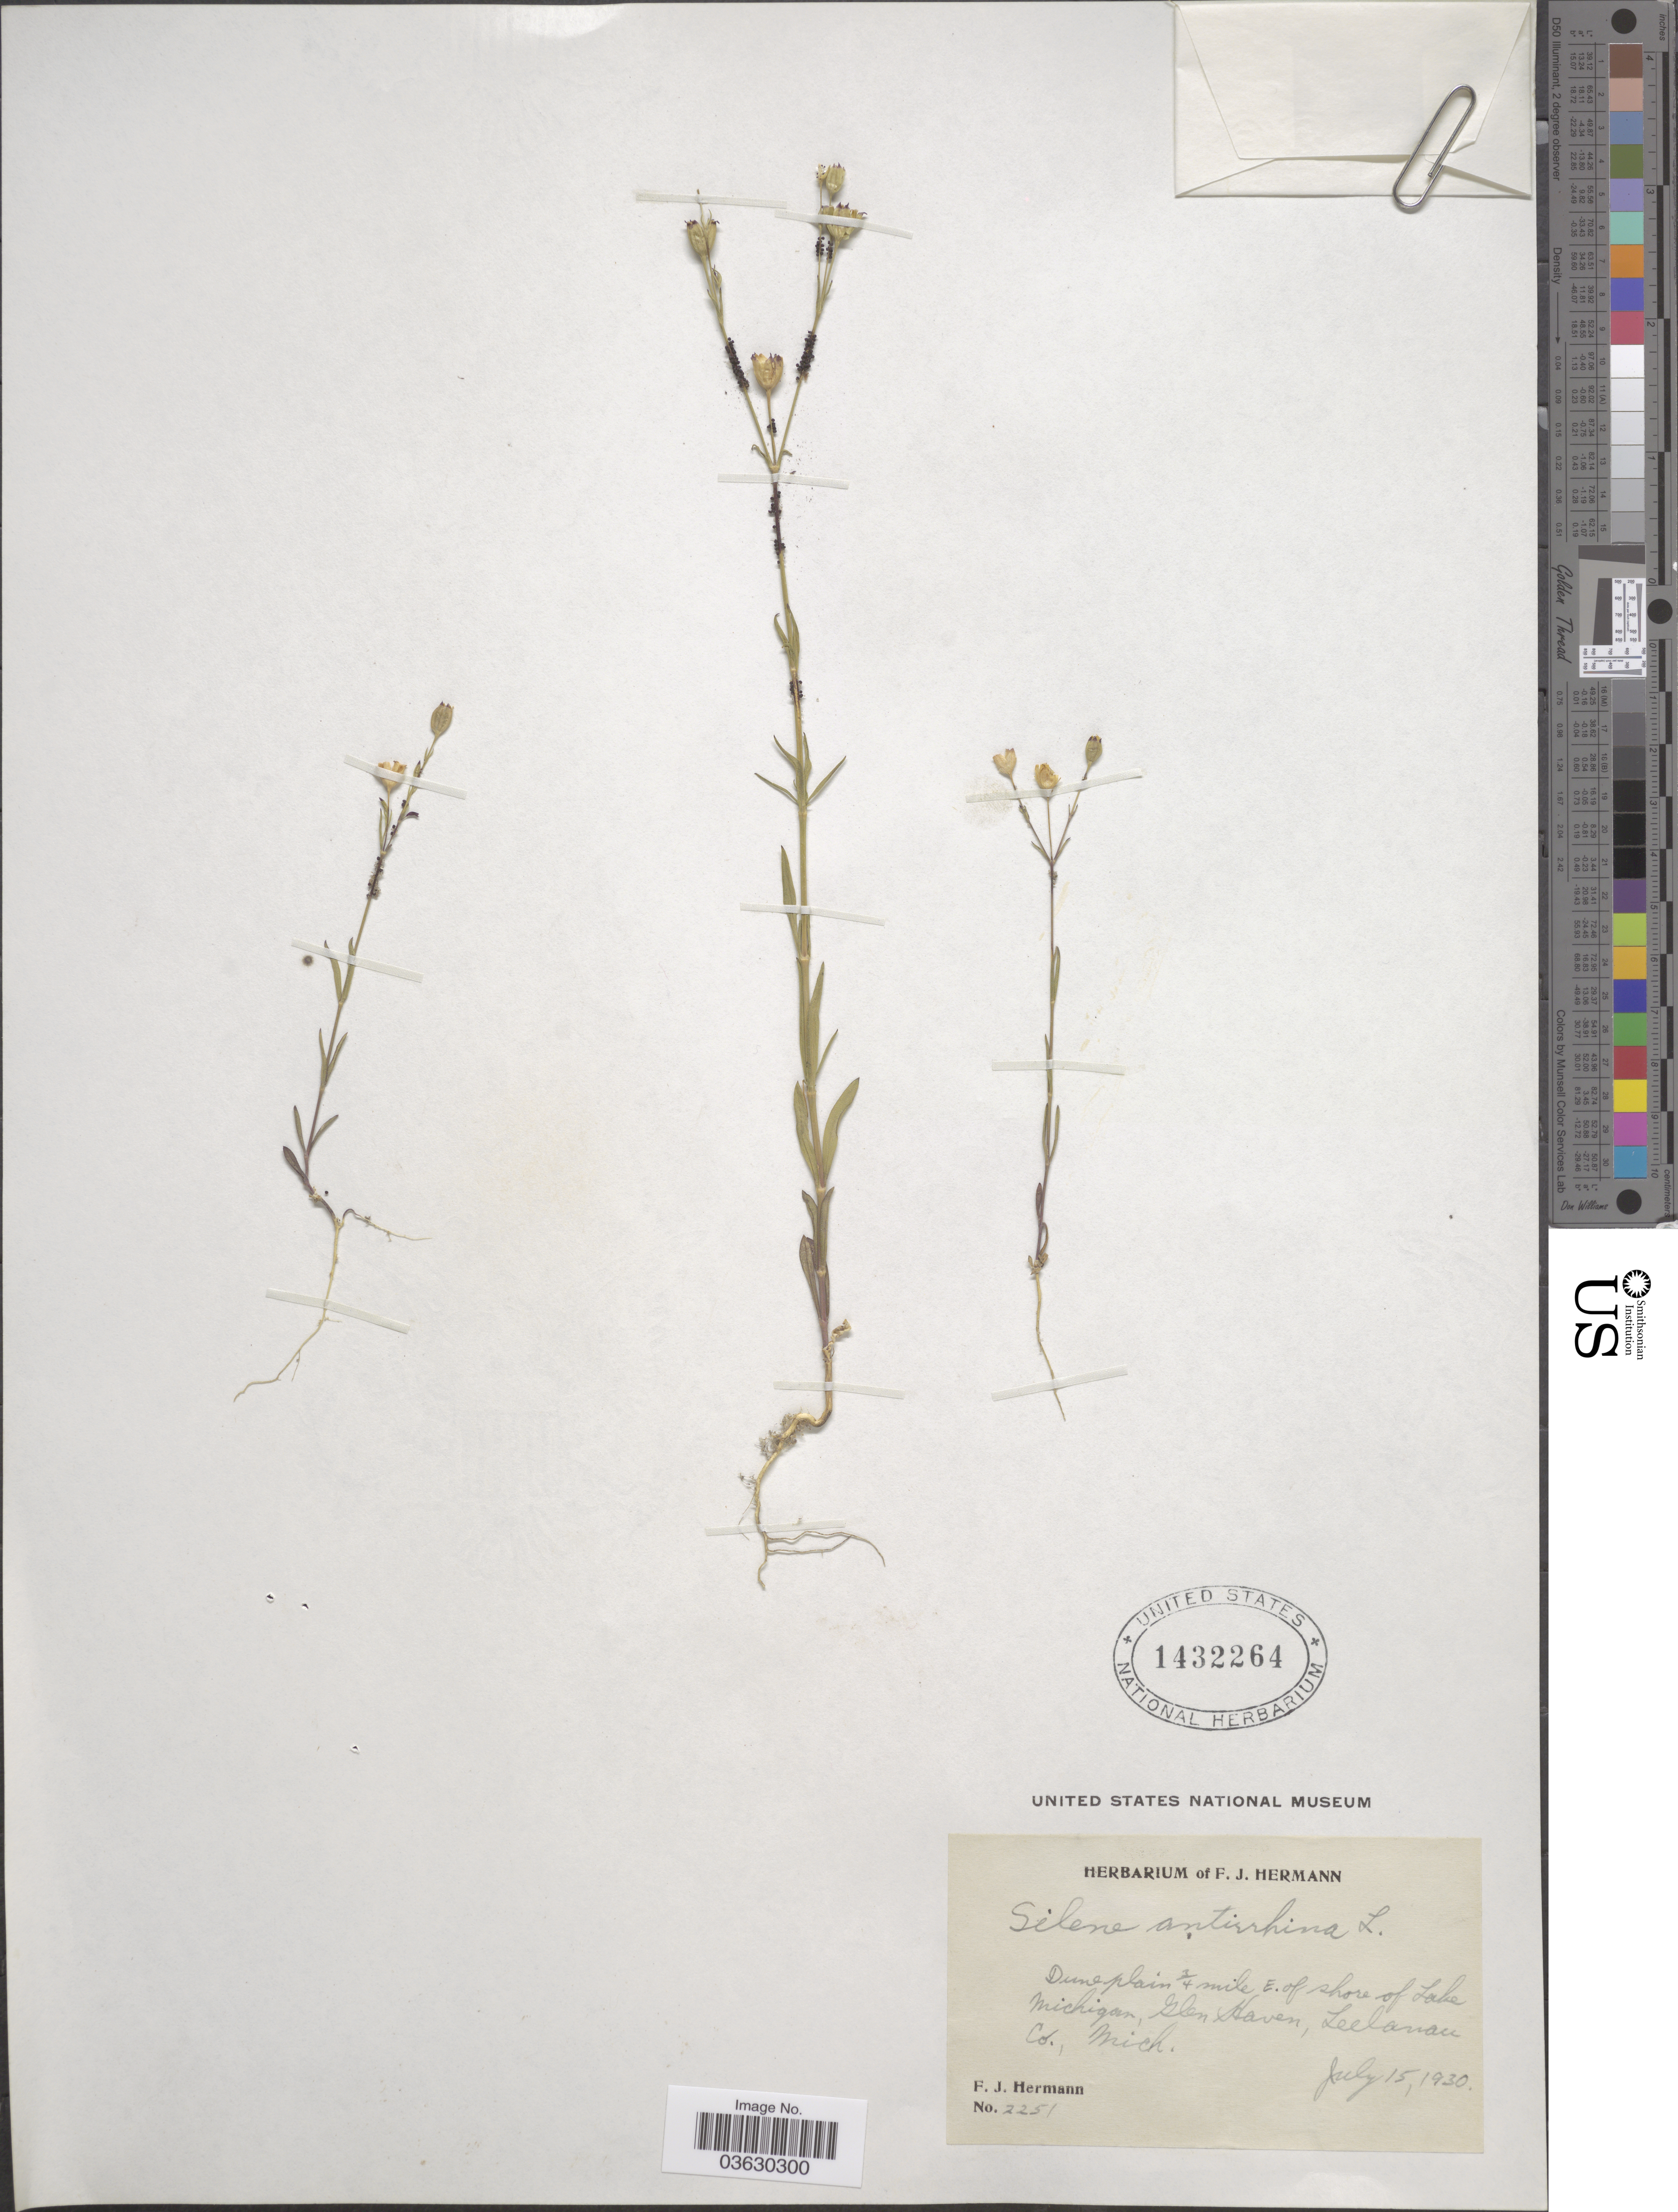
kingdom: Plantae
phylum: Tracheophyta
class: Magnoliopsida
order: Caryophyllales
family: Caryophyllaceae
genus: Silene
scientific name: Silene antirrhina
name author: L.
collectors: F. J. Hermann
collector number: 2251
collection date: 1930-07-15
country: United States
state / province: Michigan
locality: Dune plains 3/4 mile E. of shore of Lake Michigan, Glen Haven, Leelanau Co.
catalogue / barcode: US 1432264